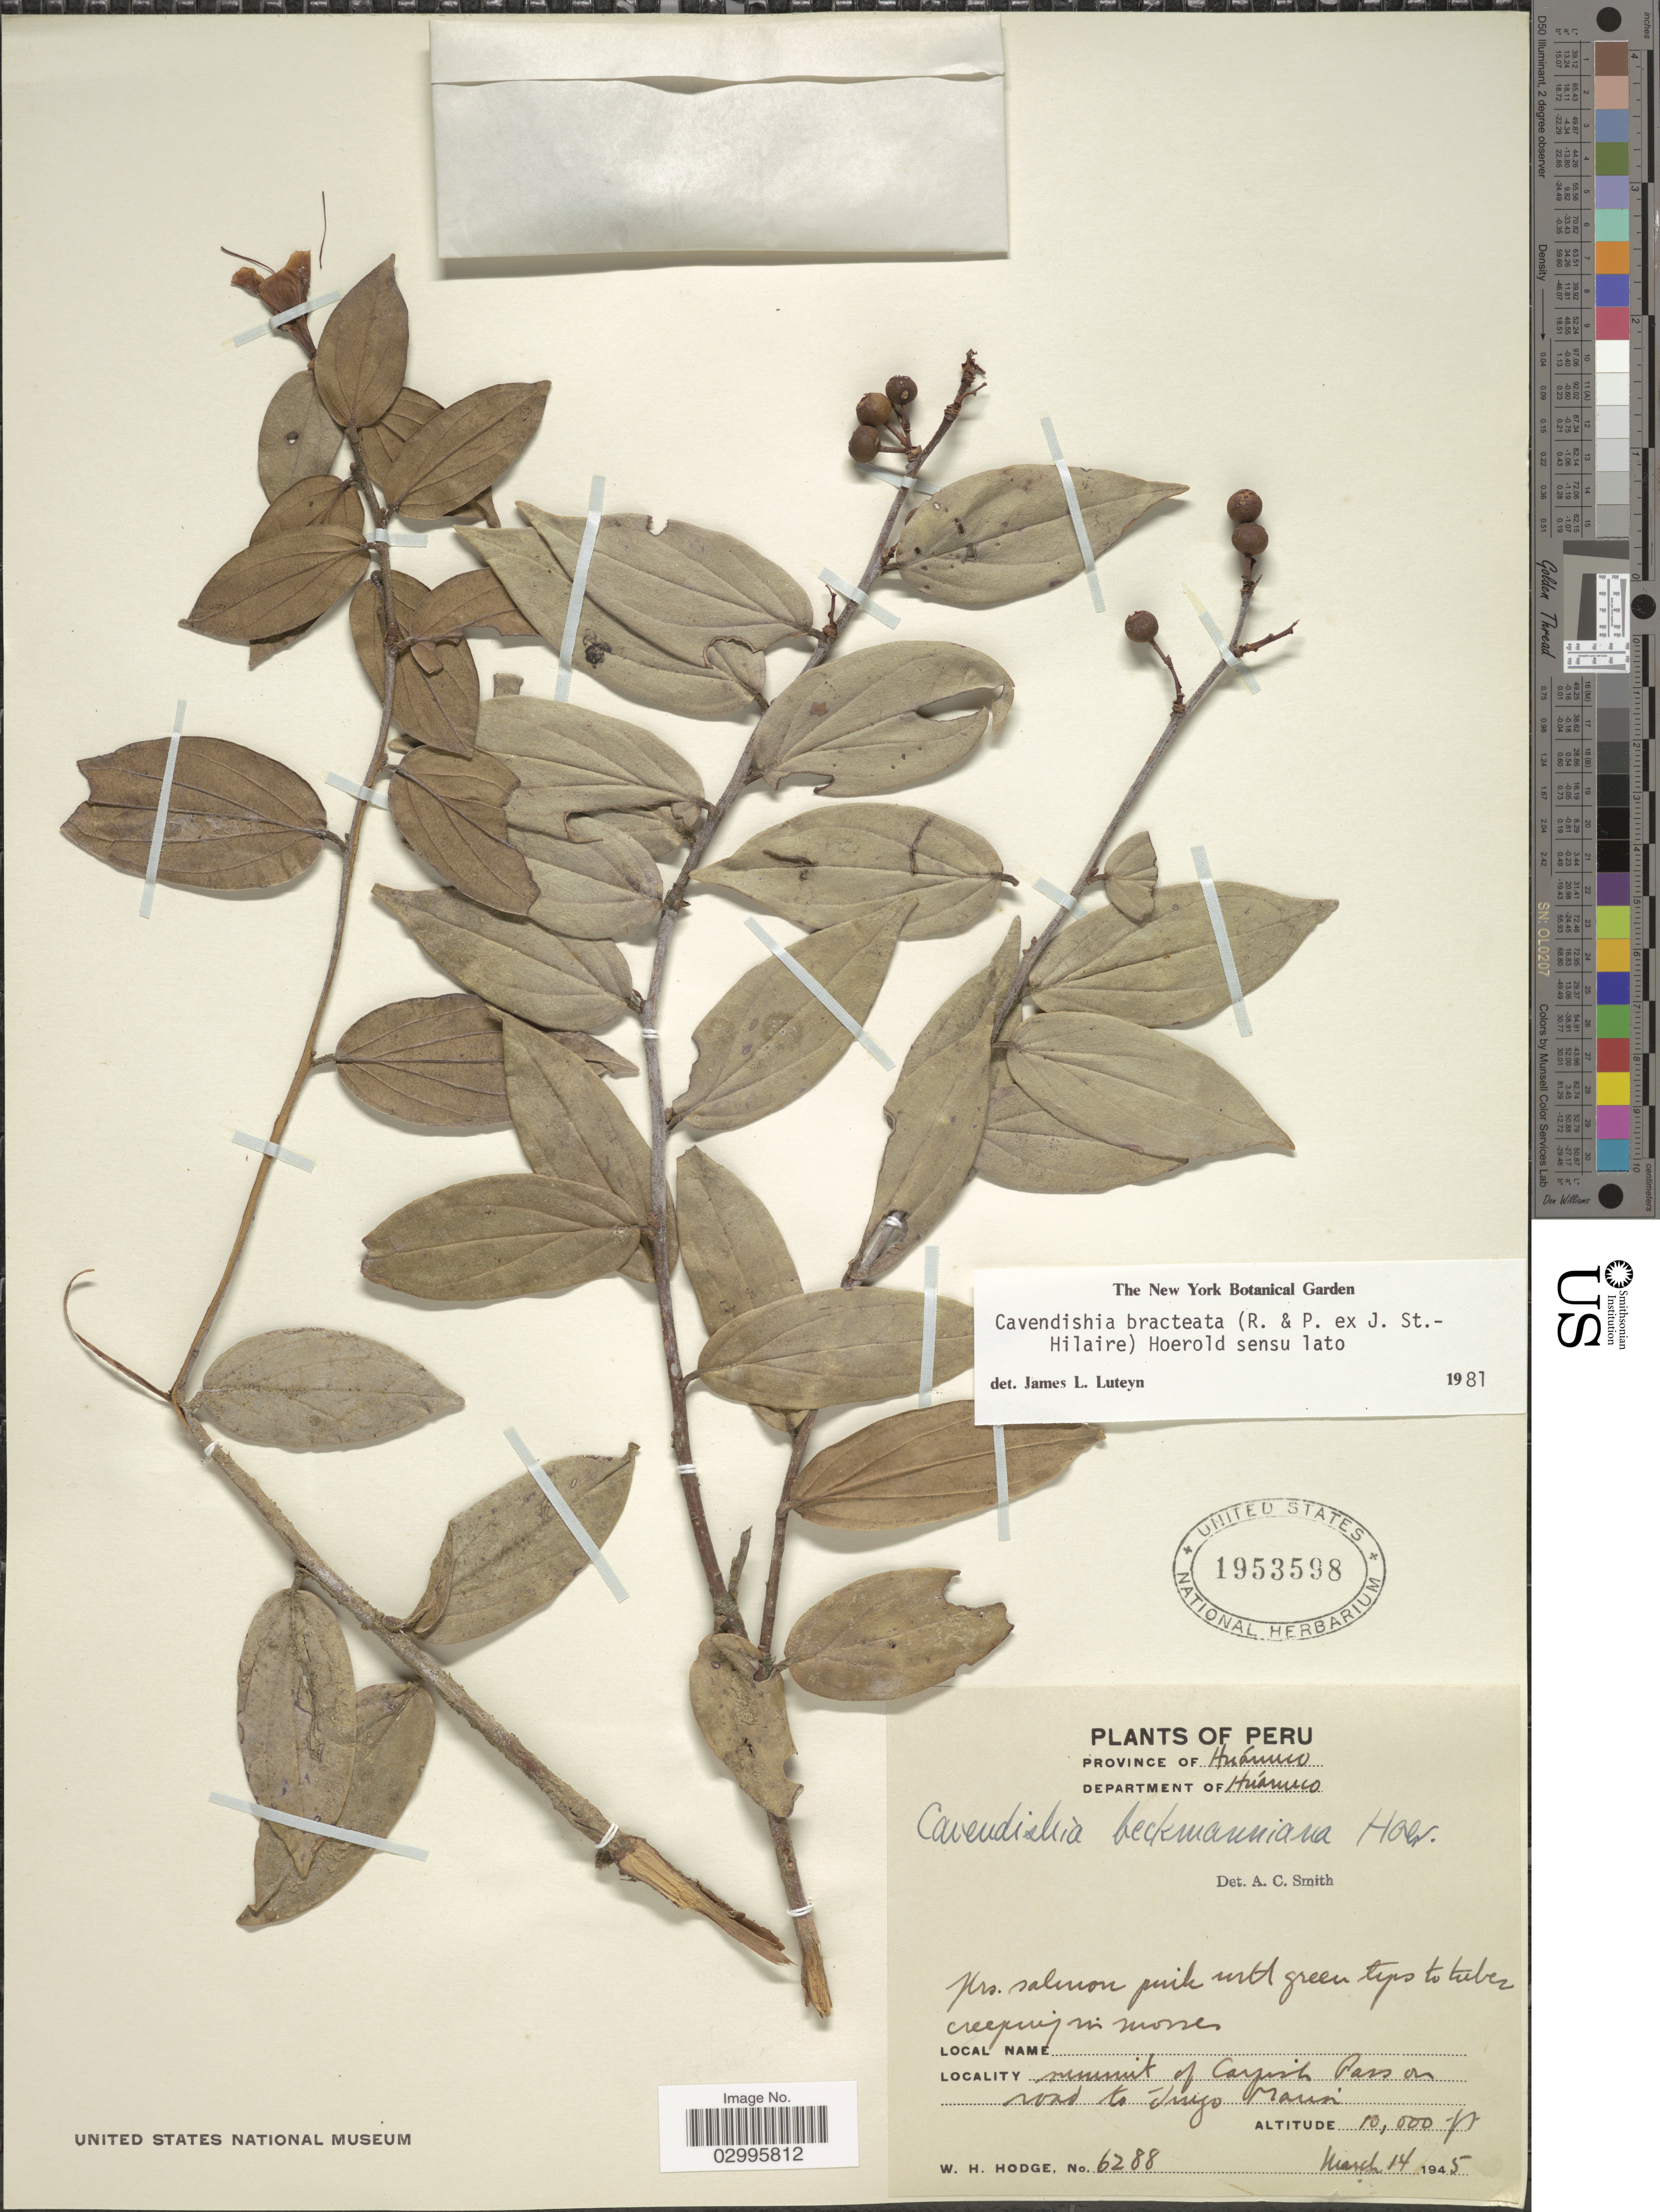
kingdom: Plantae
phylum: Tracheophyta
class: Magnoliopsida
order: Ericales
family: Ericaceae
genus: Cavendishia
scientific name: Cavendishia bracteata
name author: (Ruiz & Pav. ex J. St.-Hil.) Hoerold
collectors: W. Hodge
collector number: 6288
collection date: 1945-03-14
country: Peru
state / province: Huánuco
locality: Department of Huánuco, summit of Carpish Pass on road to Tingo Maria.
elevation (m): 3048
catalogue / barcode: US 1953598